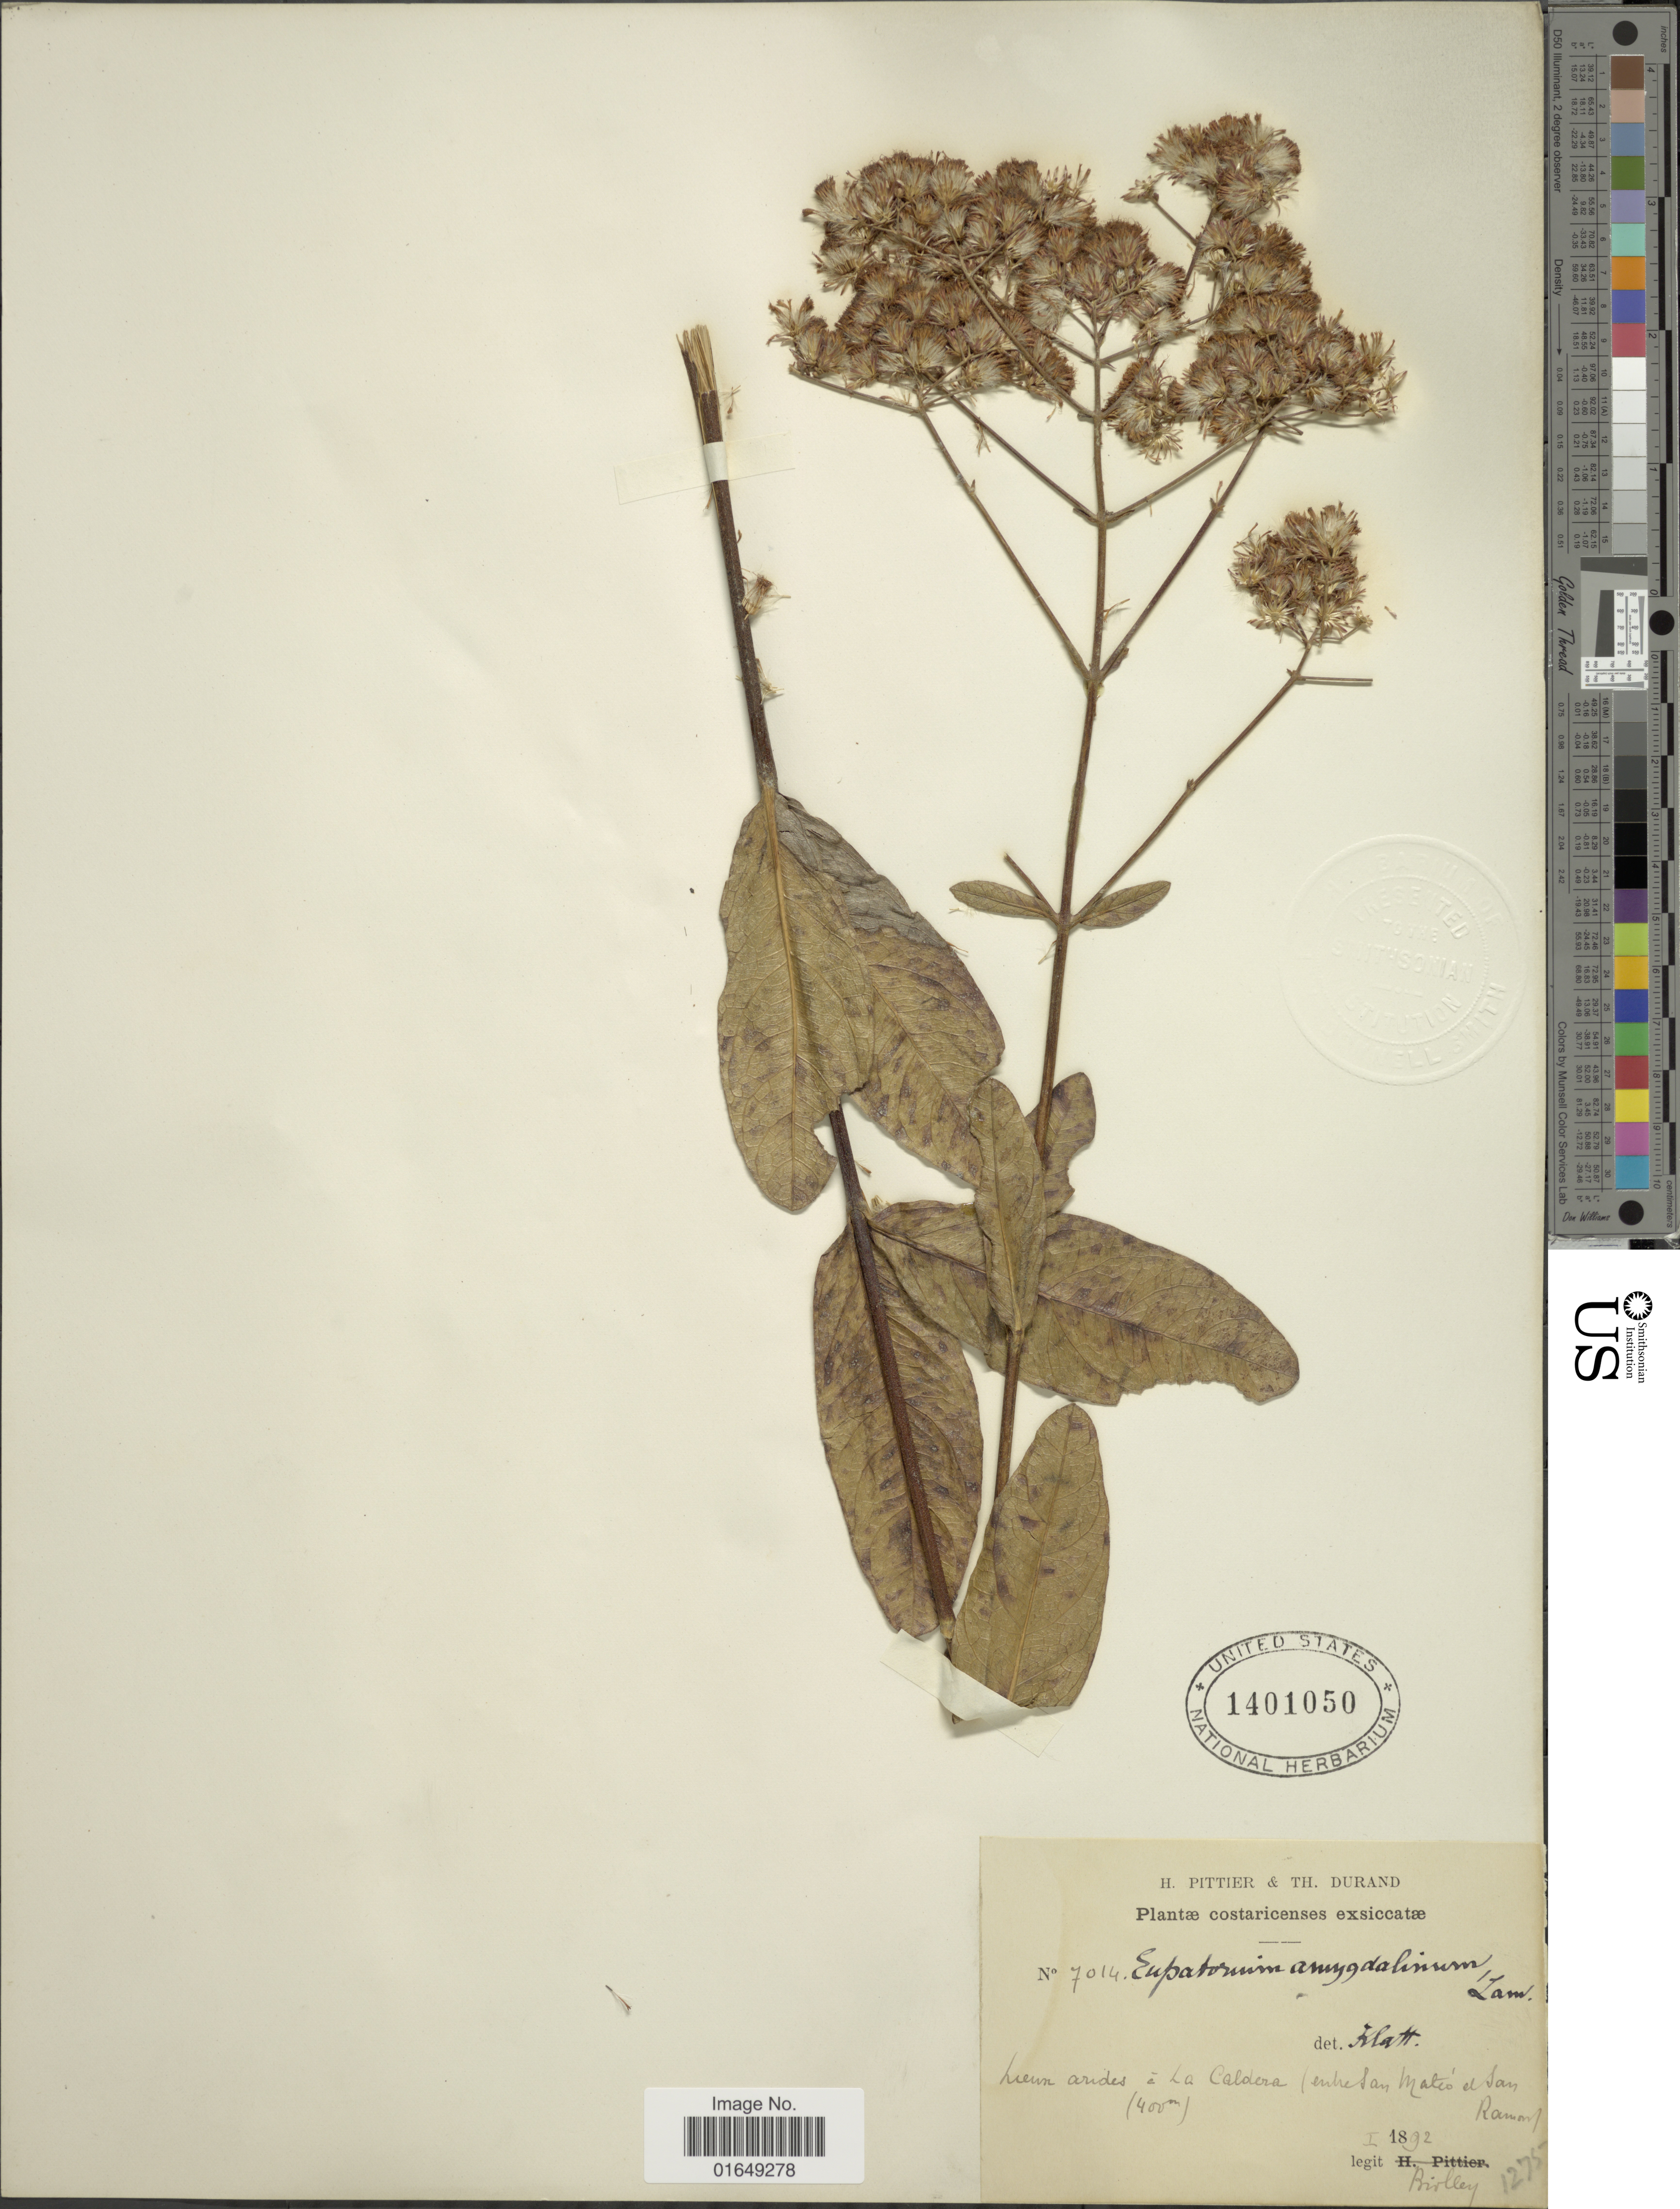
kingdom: Plantae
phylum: Tracheophyta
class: Magnoliopsida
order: Asterales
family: Asteraceae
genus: Ayapana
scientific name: Ayapana amygdalina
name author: (Lam.) R.M. King & H. Rob.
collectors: Biolley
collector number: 1275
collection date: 1892-01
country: Costa Rica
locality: Lieux arides à La Caldera (entre San Mateo et San Ramon)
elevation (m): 400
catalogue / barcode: US 1401050